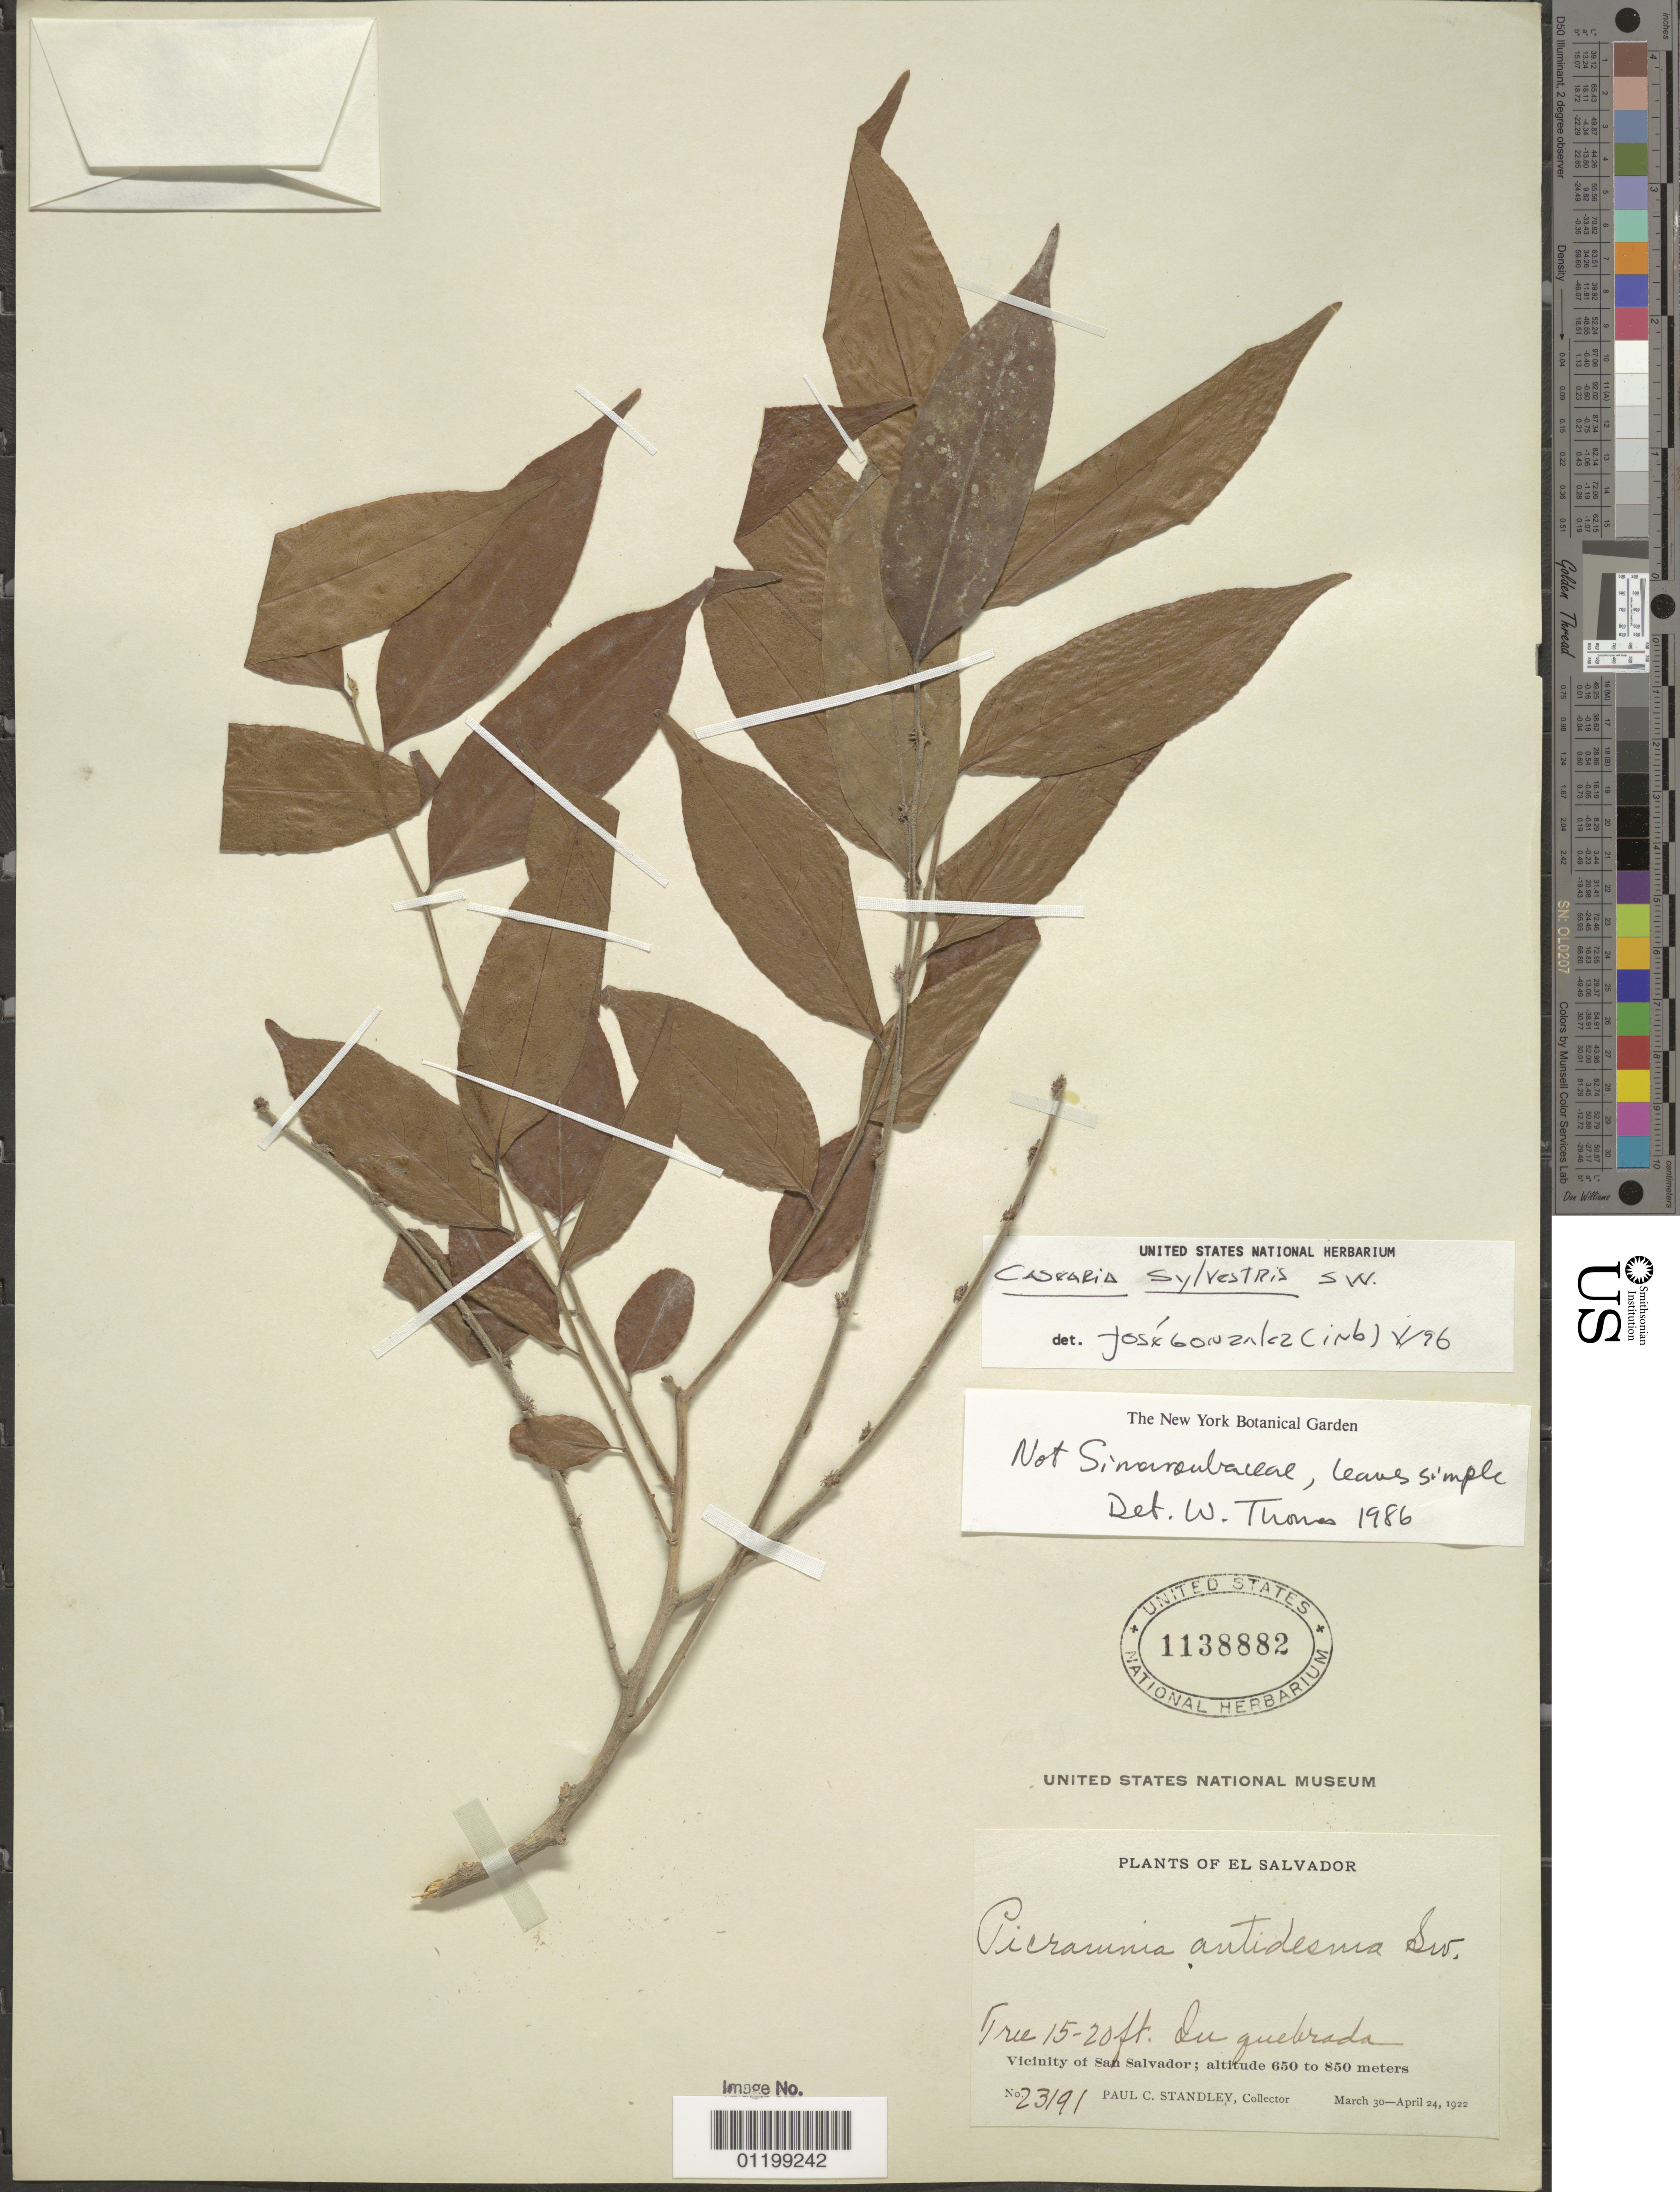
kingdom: Plantae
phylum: Tracheophyta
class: Magnoliopsida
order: Malpighiales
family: Salicaceae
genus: Casearia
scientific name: Casearia sylvestris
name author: Sw.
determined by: Gonzalez, J.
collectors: P. C. Standley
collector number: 23191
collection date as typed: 30 Mar 1922 to 24 Apr 1922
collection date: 1922-03-30/1922-04-24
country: El Salvador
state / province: San Salvador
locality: Vicinity of San Salvador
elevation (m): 650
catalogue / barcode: US 1138882